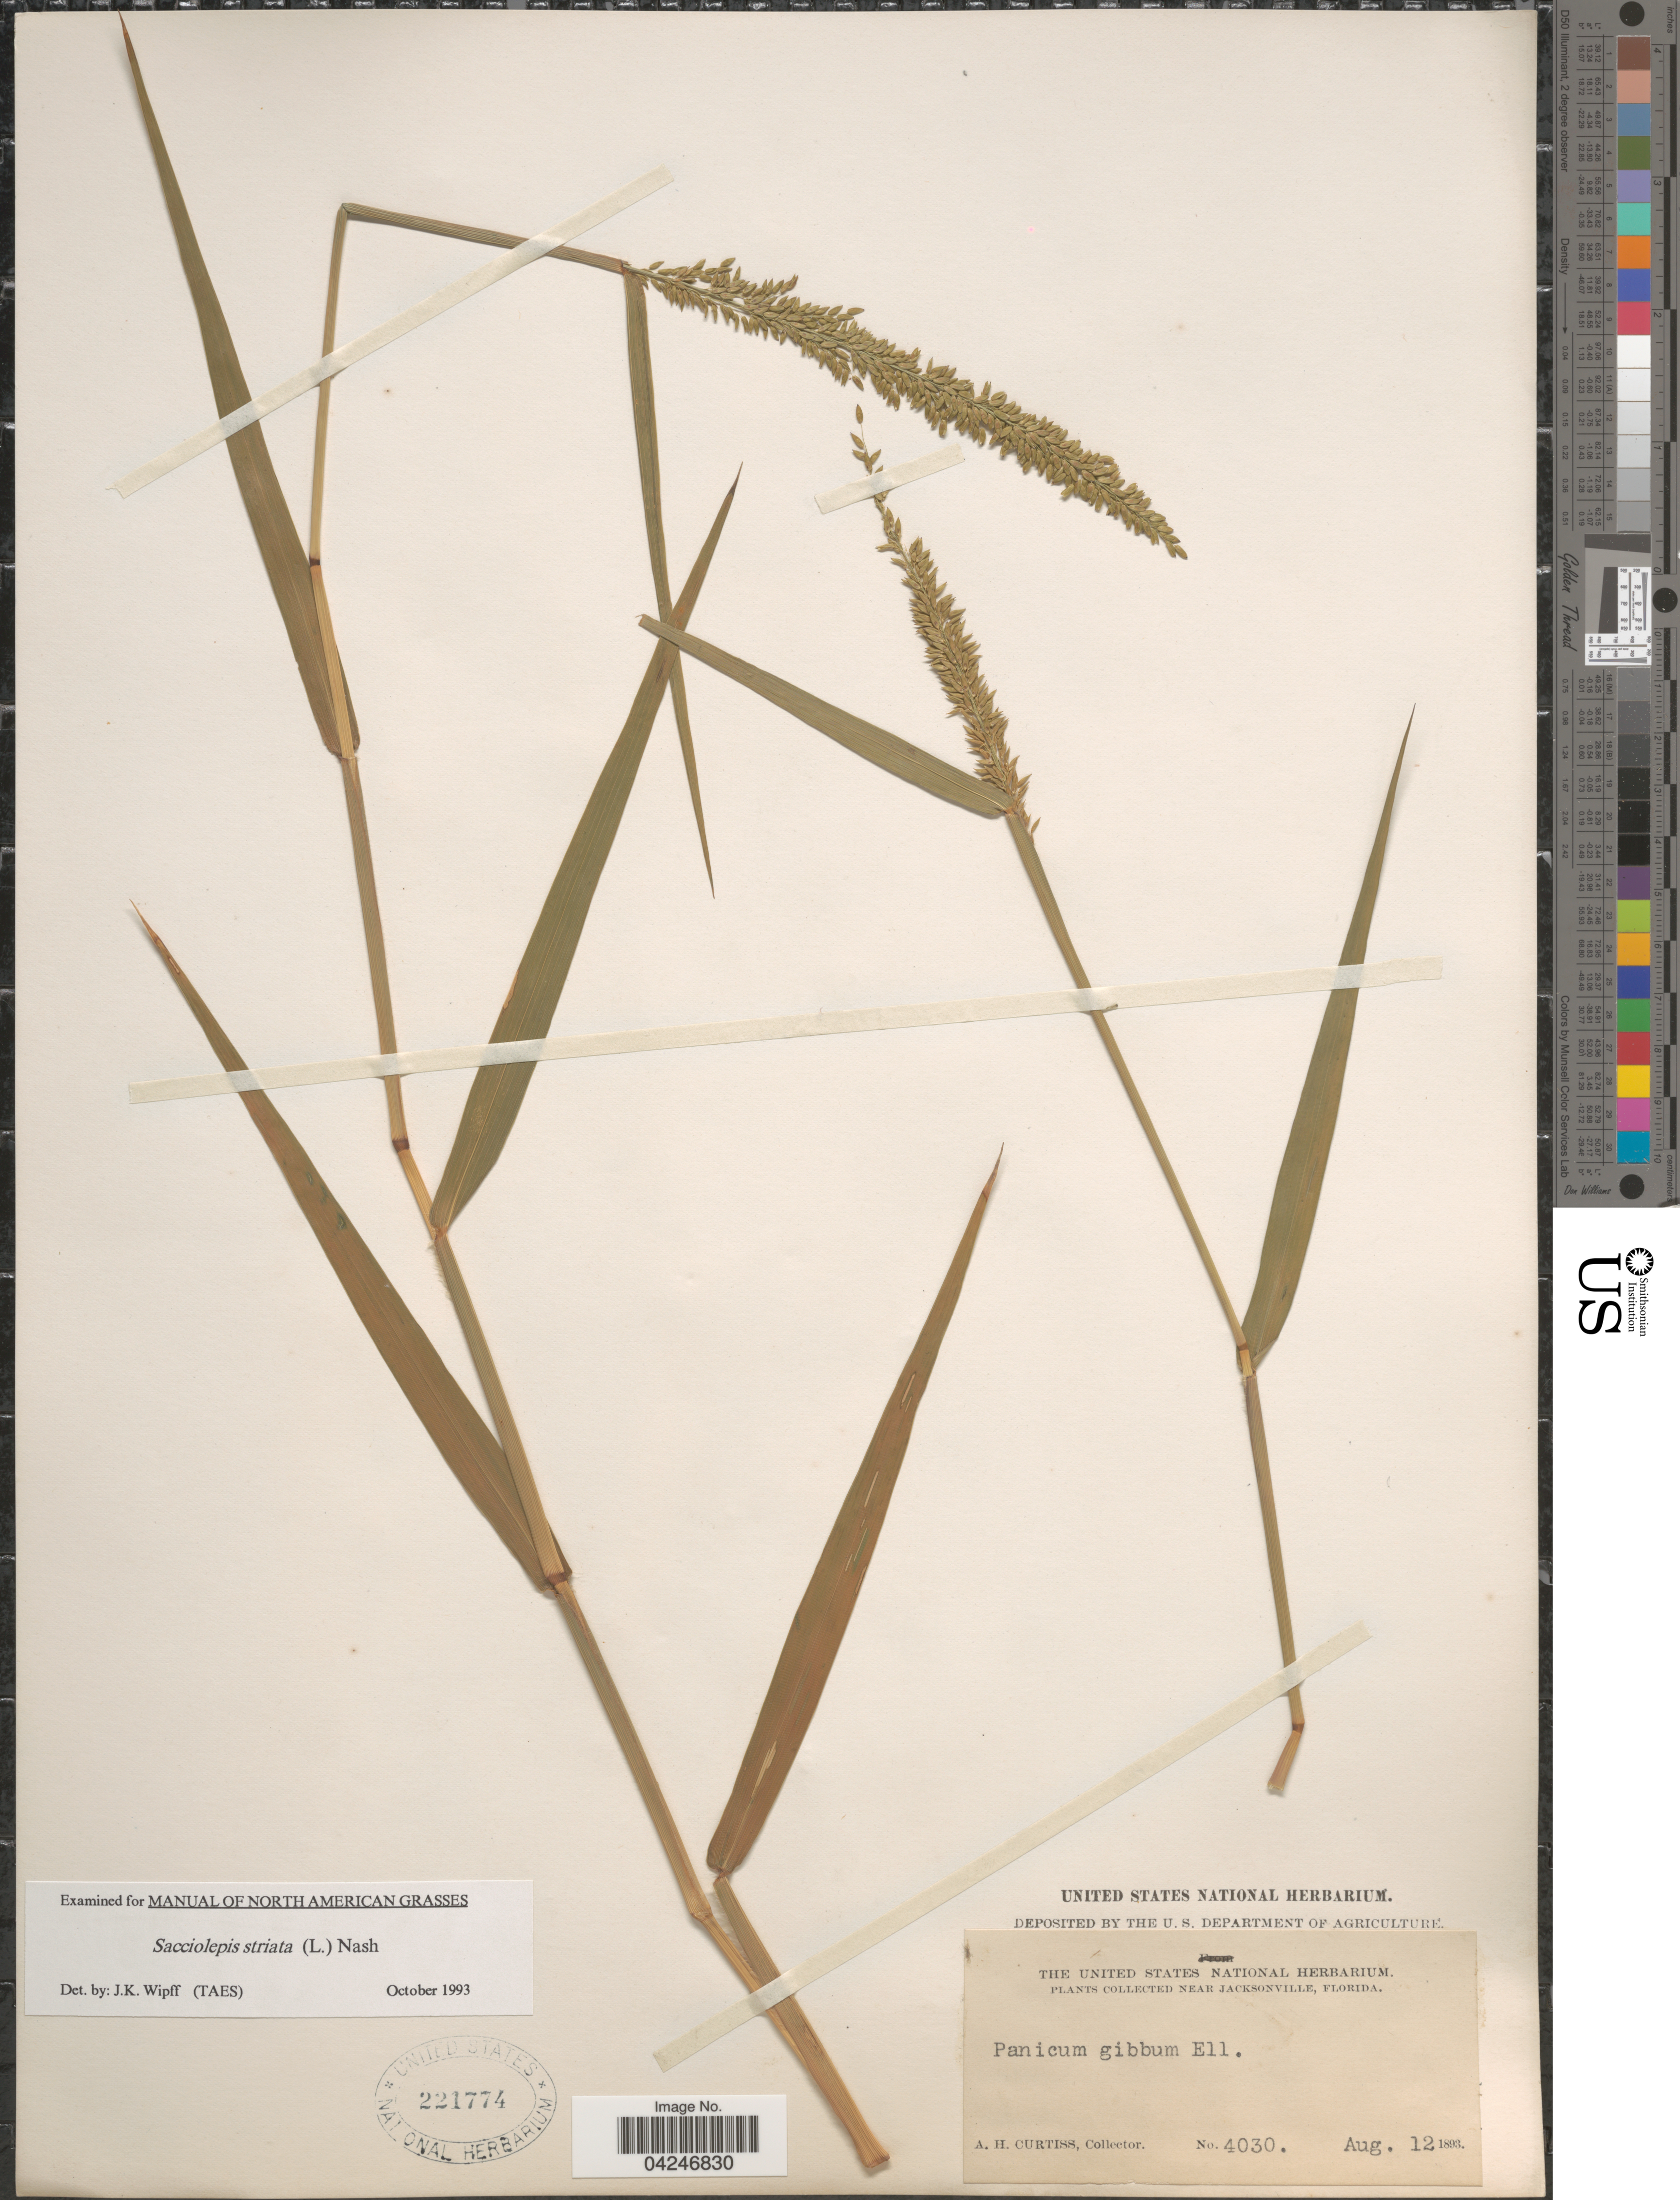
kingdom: Plantae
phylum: Tracheophyta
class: Liliopsida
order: Poales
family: Poaceae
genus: Sacciolepis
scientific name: Sacciolepis striata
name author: (L.) Nash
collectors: A. H. Curtiss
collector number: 4030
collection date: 1893-08-12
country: United States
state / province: Florida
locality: Near Jacksonville.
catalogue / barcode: US 221774